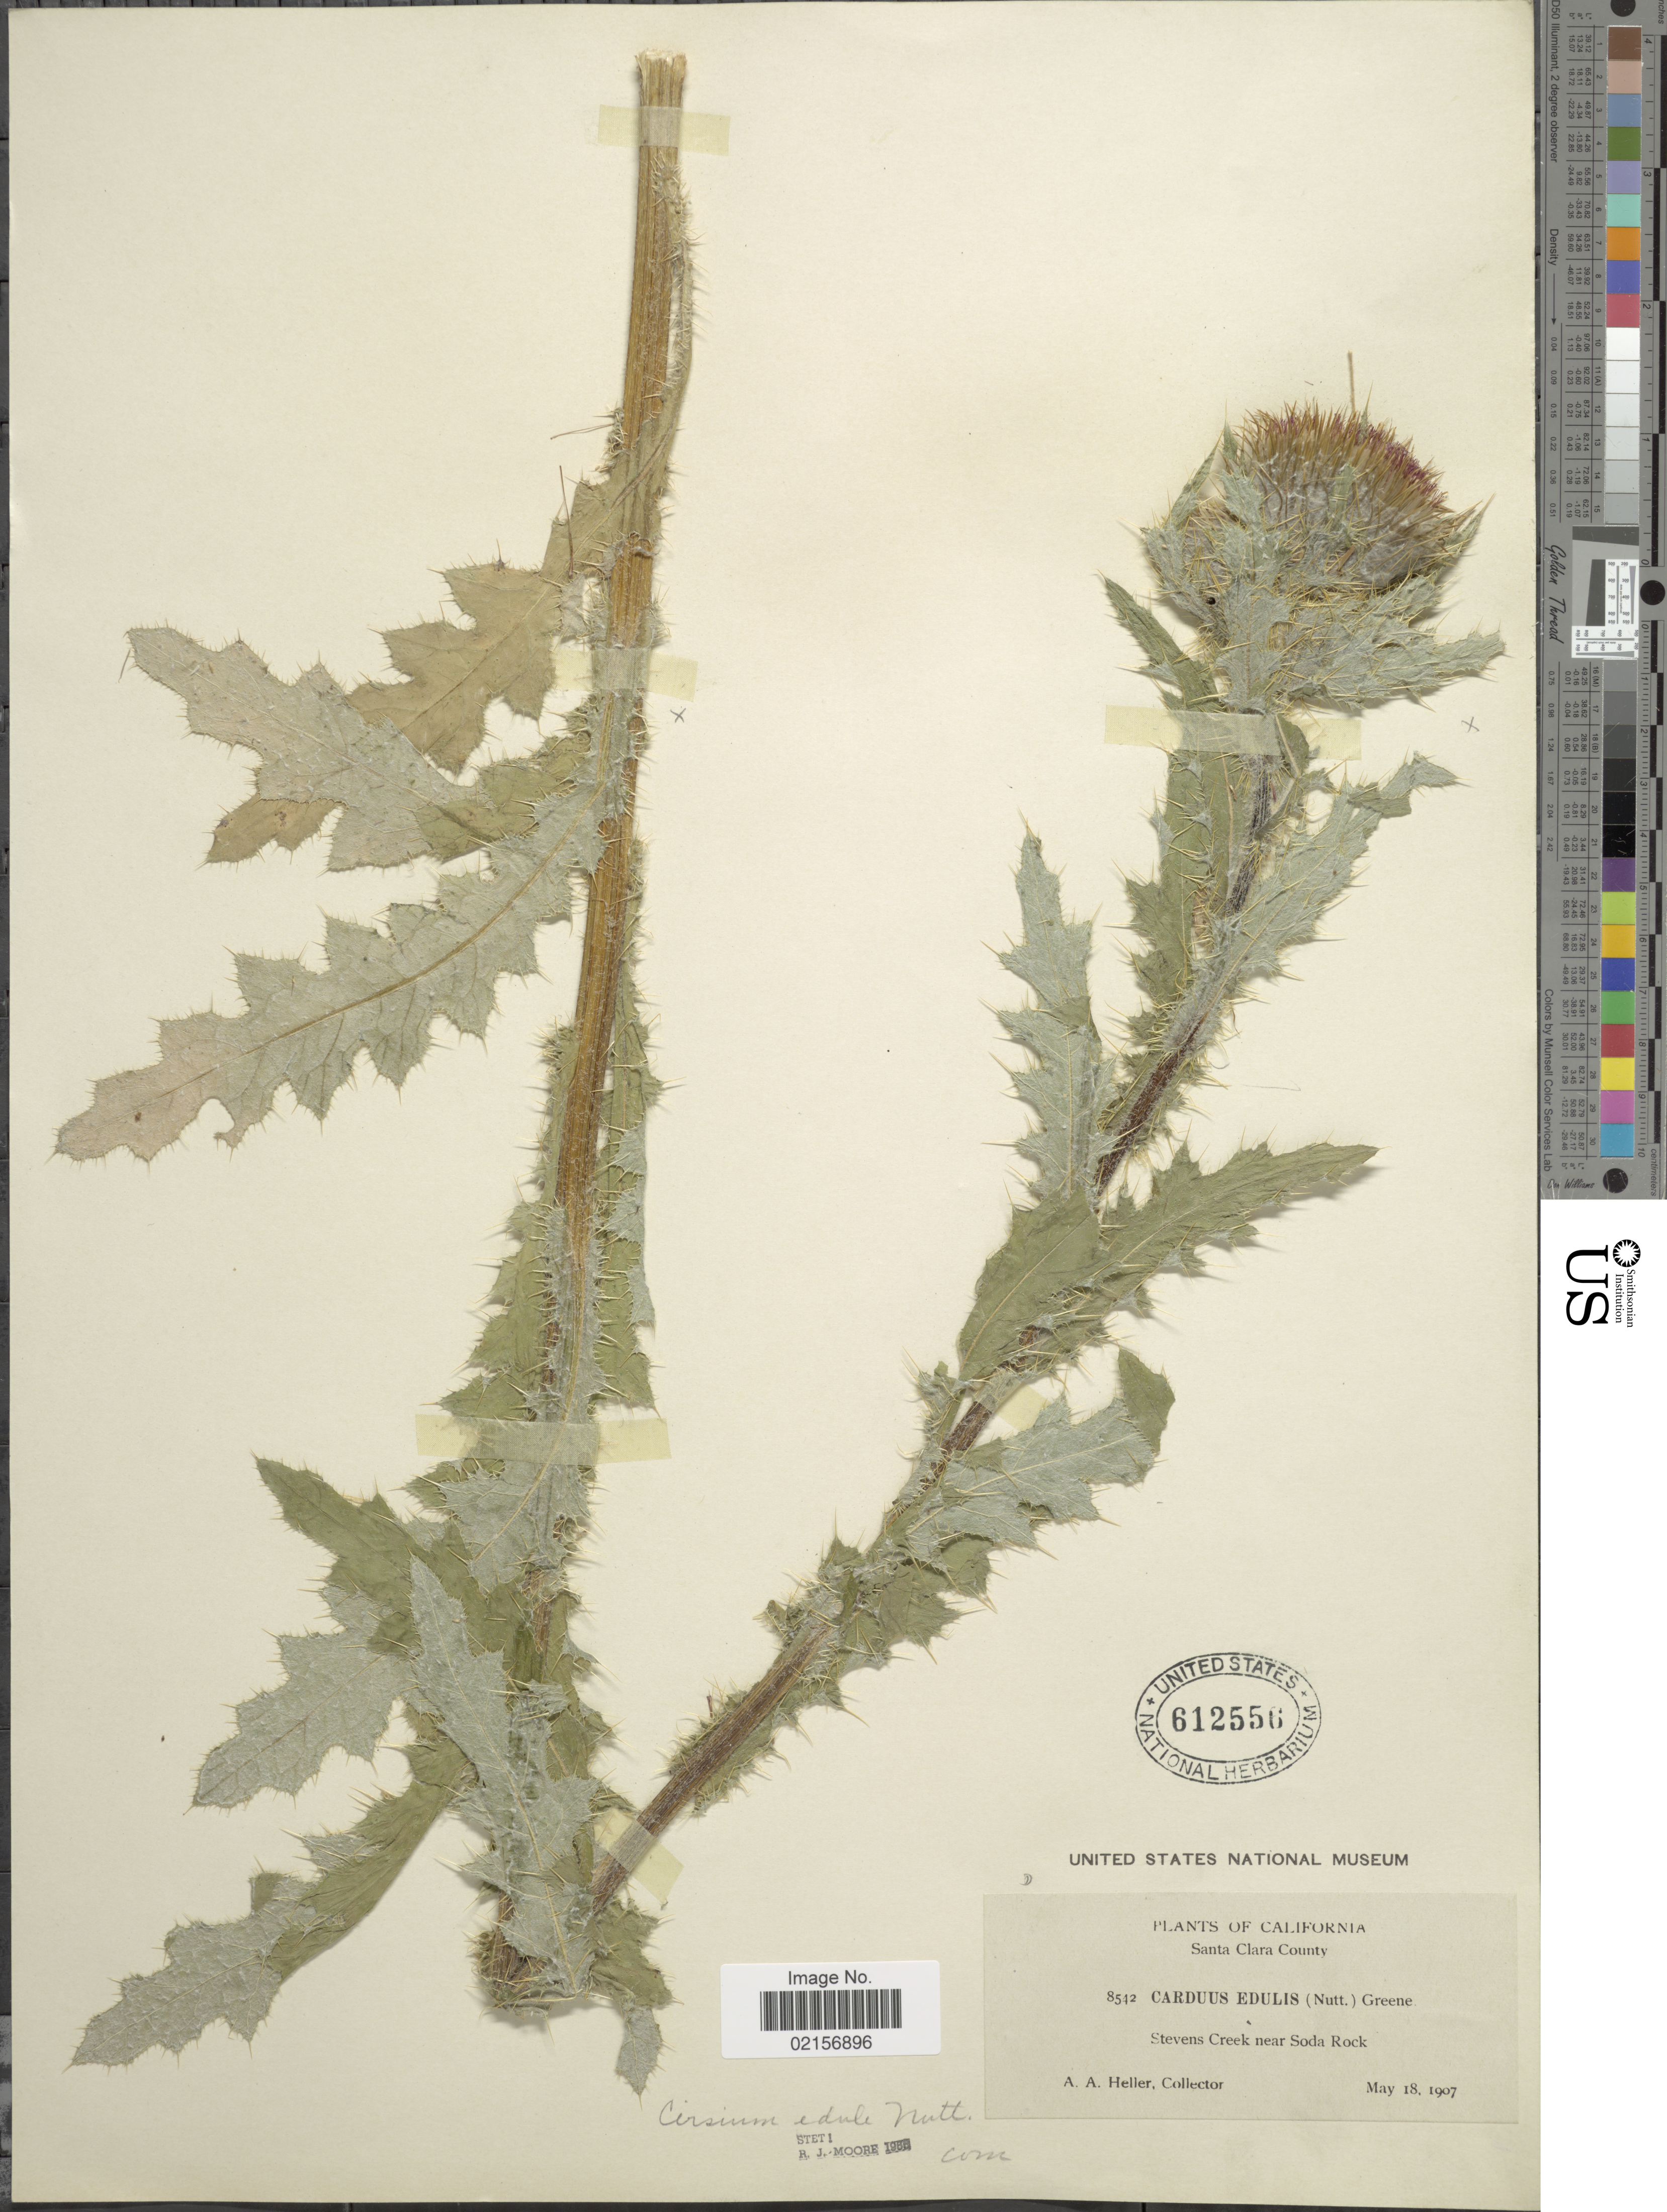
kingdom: Plantae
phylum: Tracheophyta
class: Magnoliopsida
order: Asterales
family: Asteraceae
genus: Cirsium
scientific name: Cirsium edule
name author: Nutt.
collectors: A. A. Heller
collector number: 8542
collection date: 1907-05-18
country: United States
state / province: California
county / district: Santa Clara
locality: Santa Clara County, Stevens Creek near Soda Rock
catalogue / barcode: US 612556